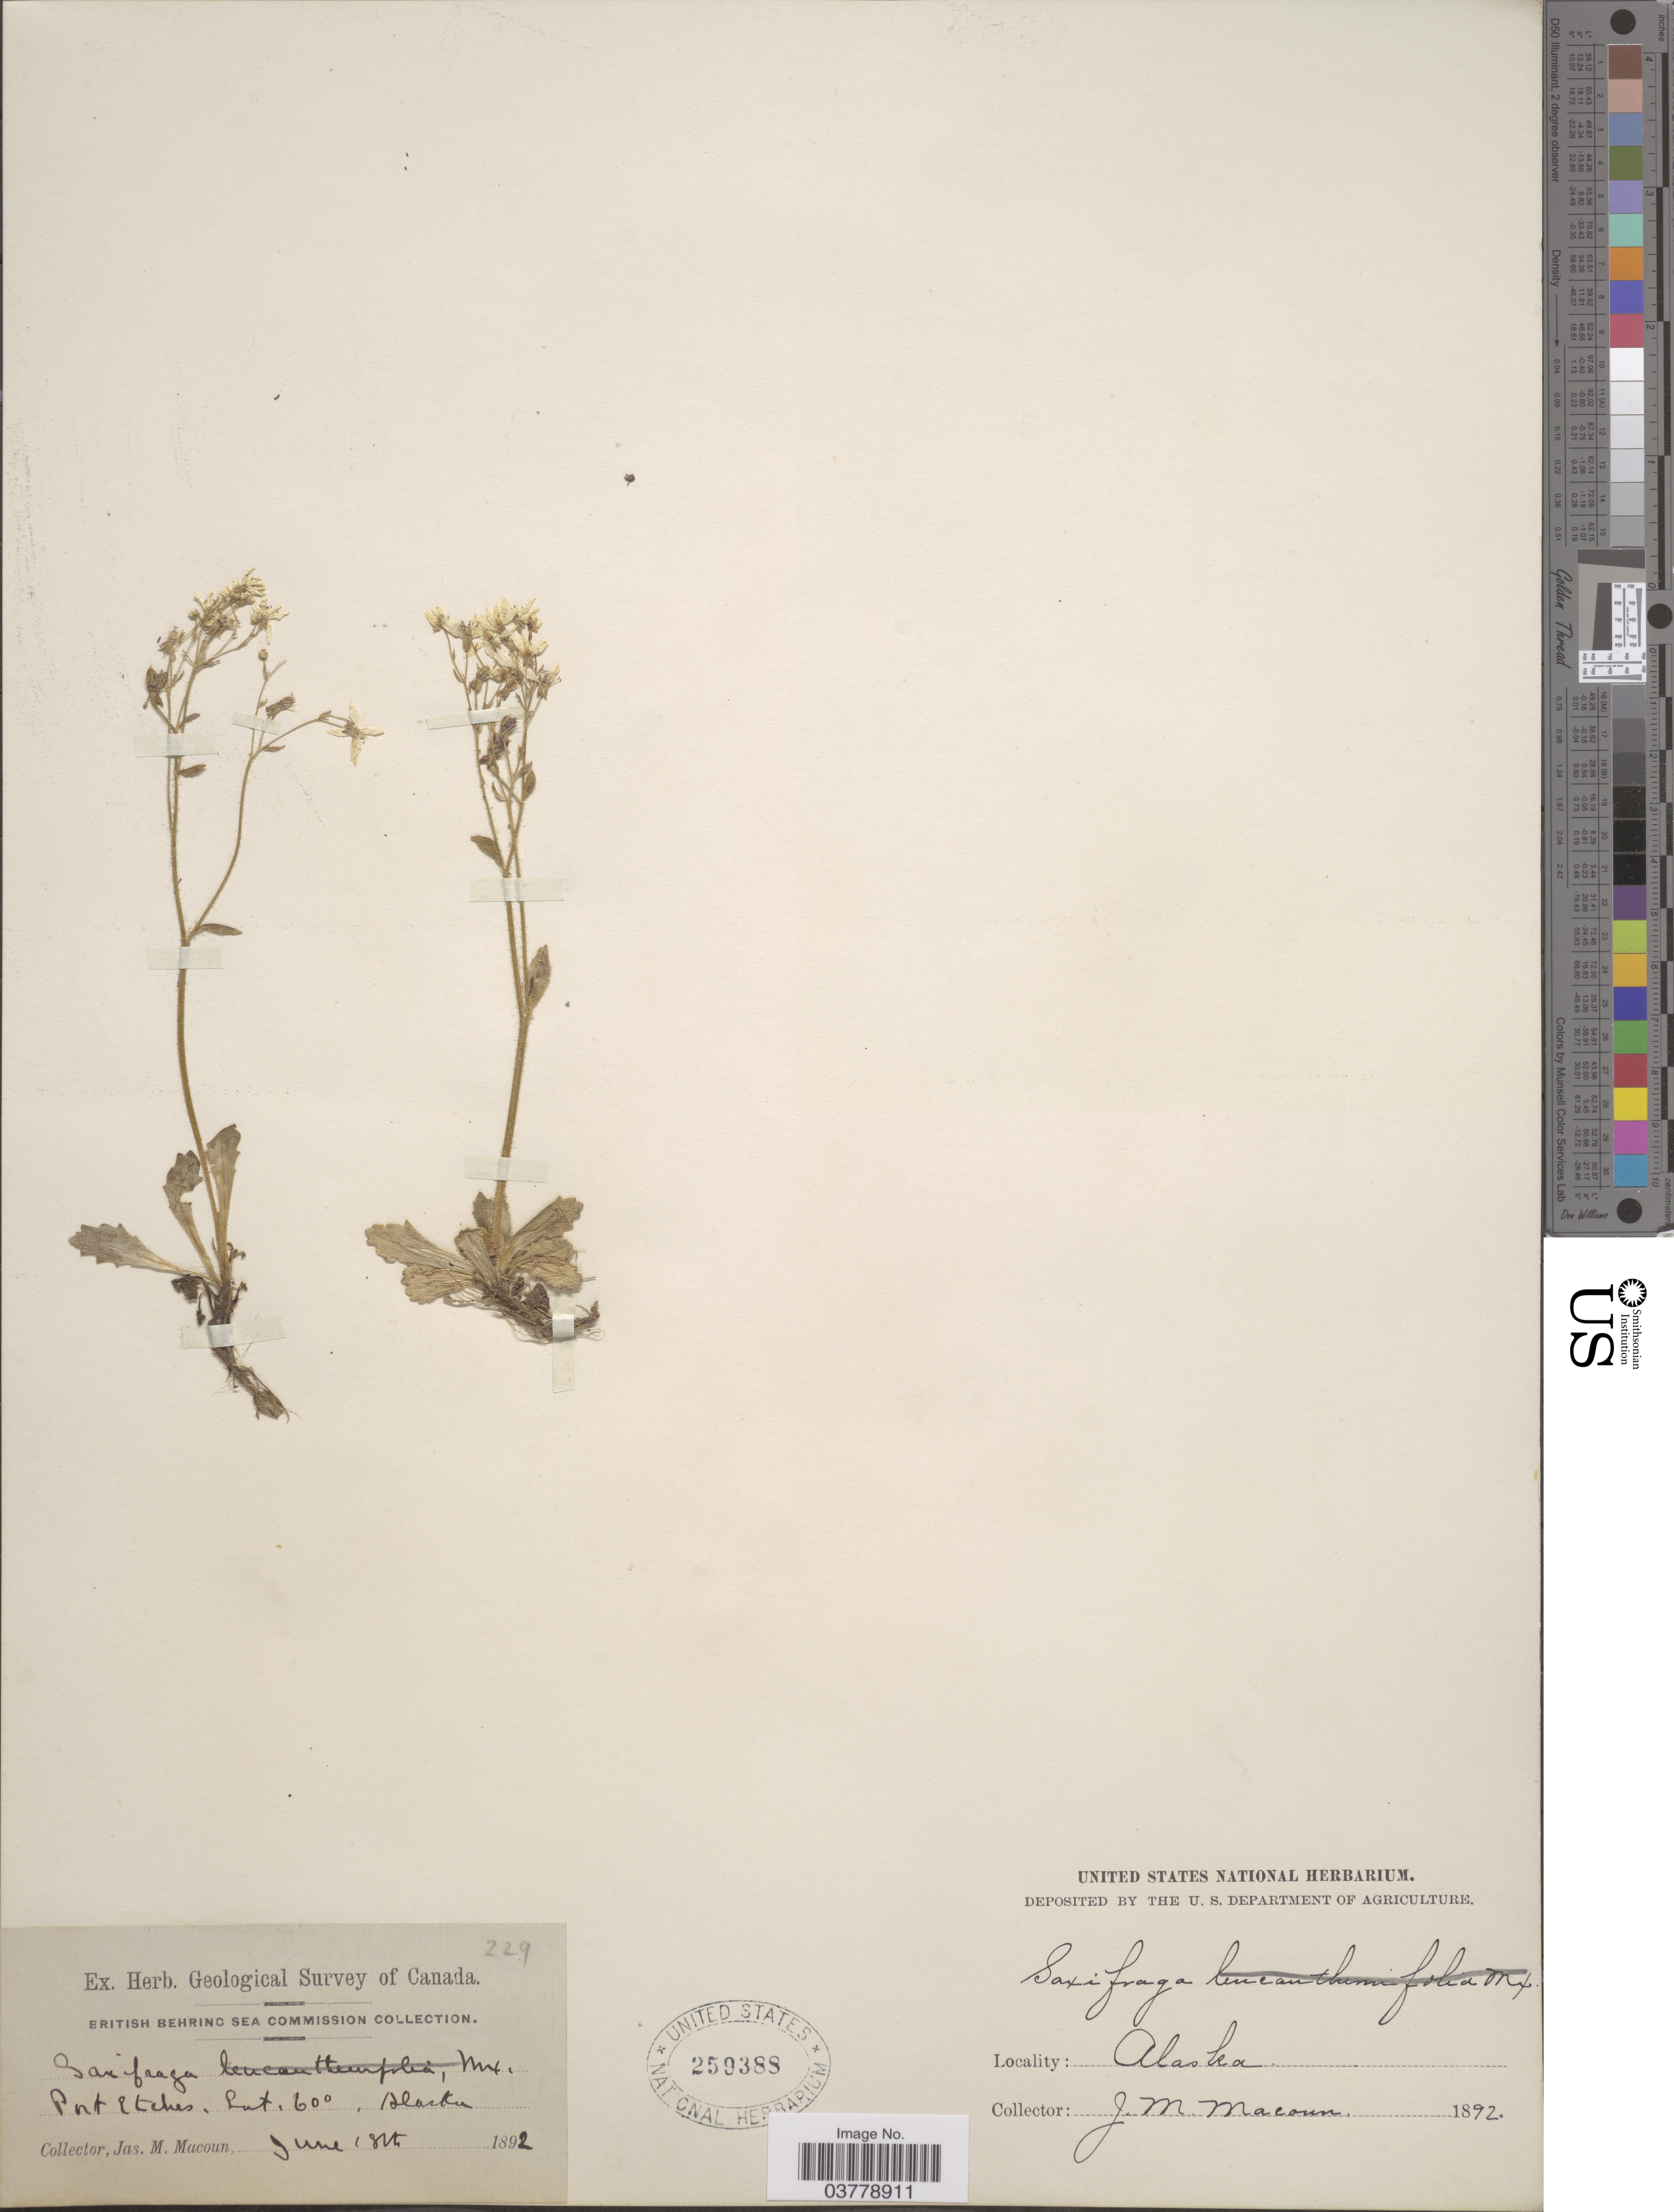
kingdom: Plantae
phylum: Tracheophyta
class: Magnoliopsida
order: Saxifragales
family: Saxifragaceae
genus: Micranthes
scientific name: Micranthes ferruginea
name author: (Graham) Brouillet & Gornall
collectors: J. M. Macoun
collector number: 229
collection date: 1892-06-18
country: United States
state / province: Alaska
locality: Port Etches.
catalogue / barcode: US 259388